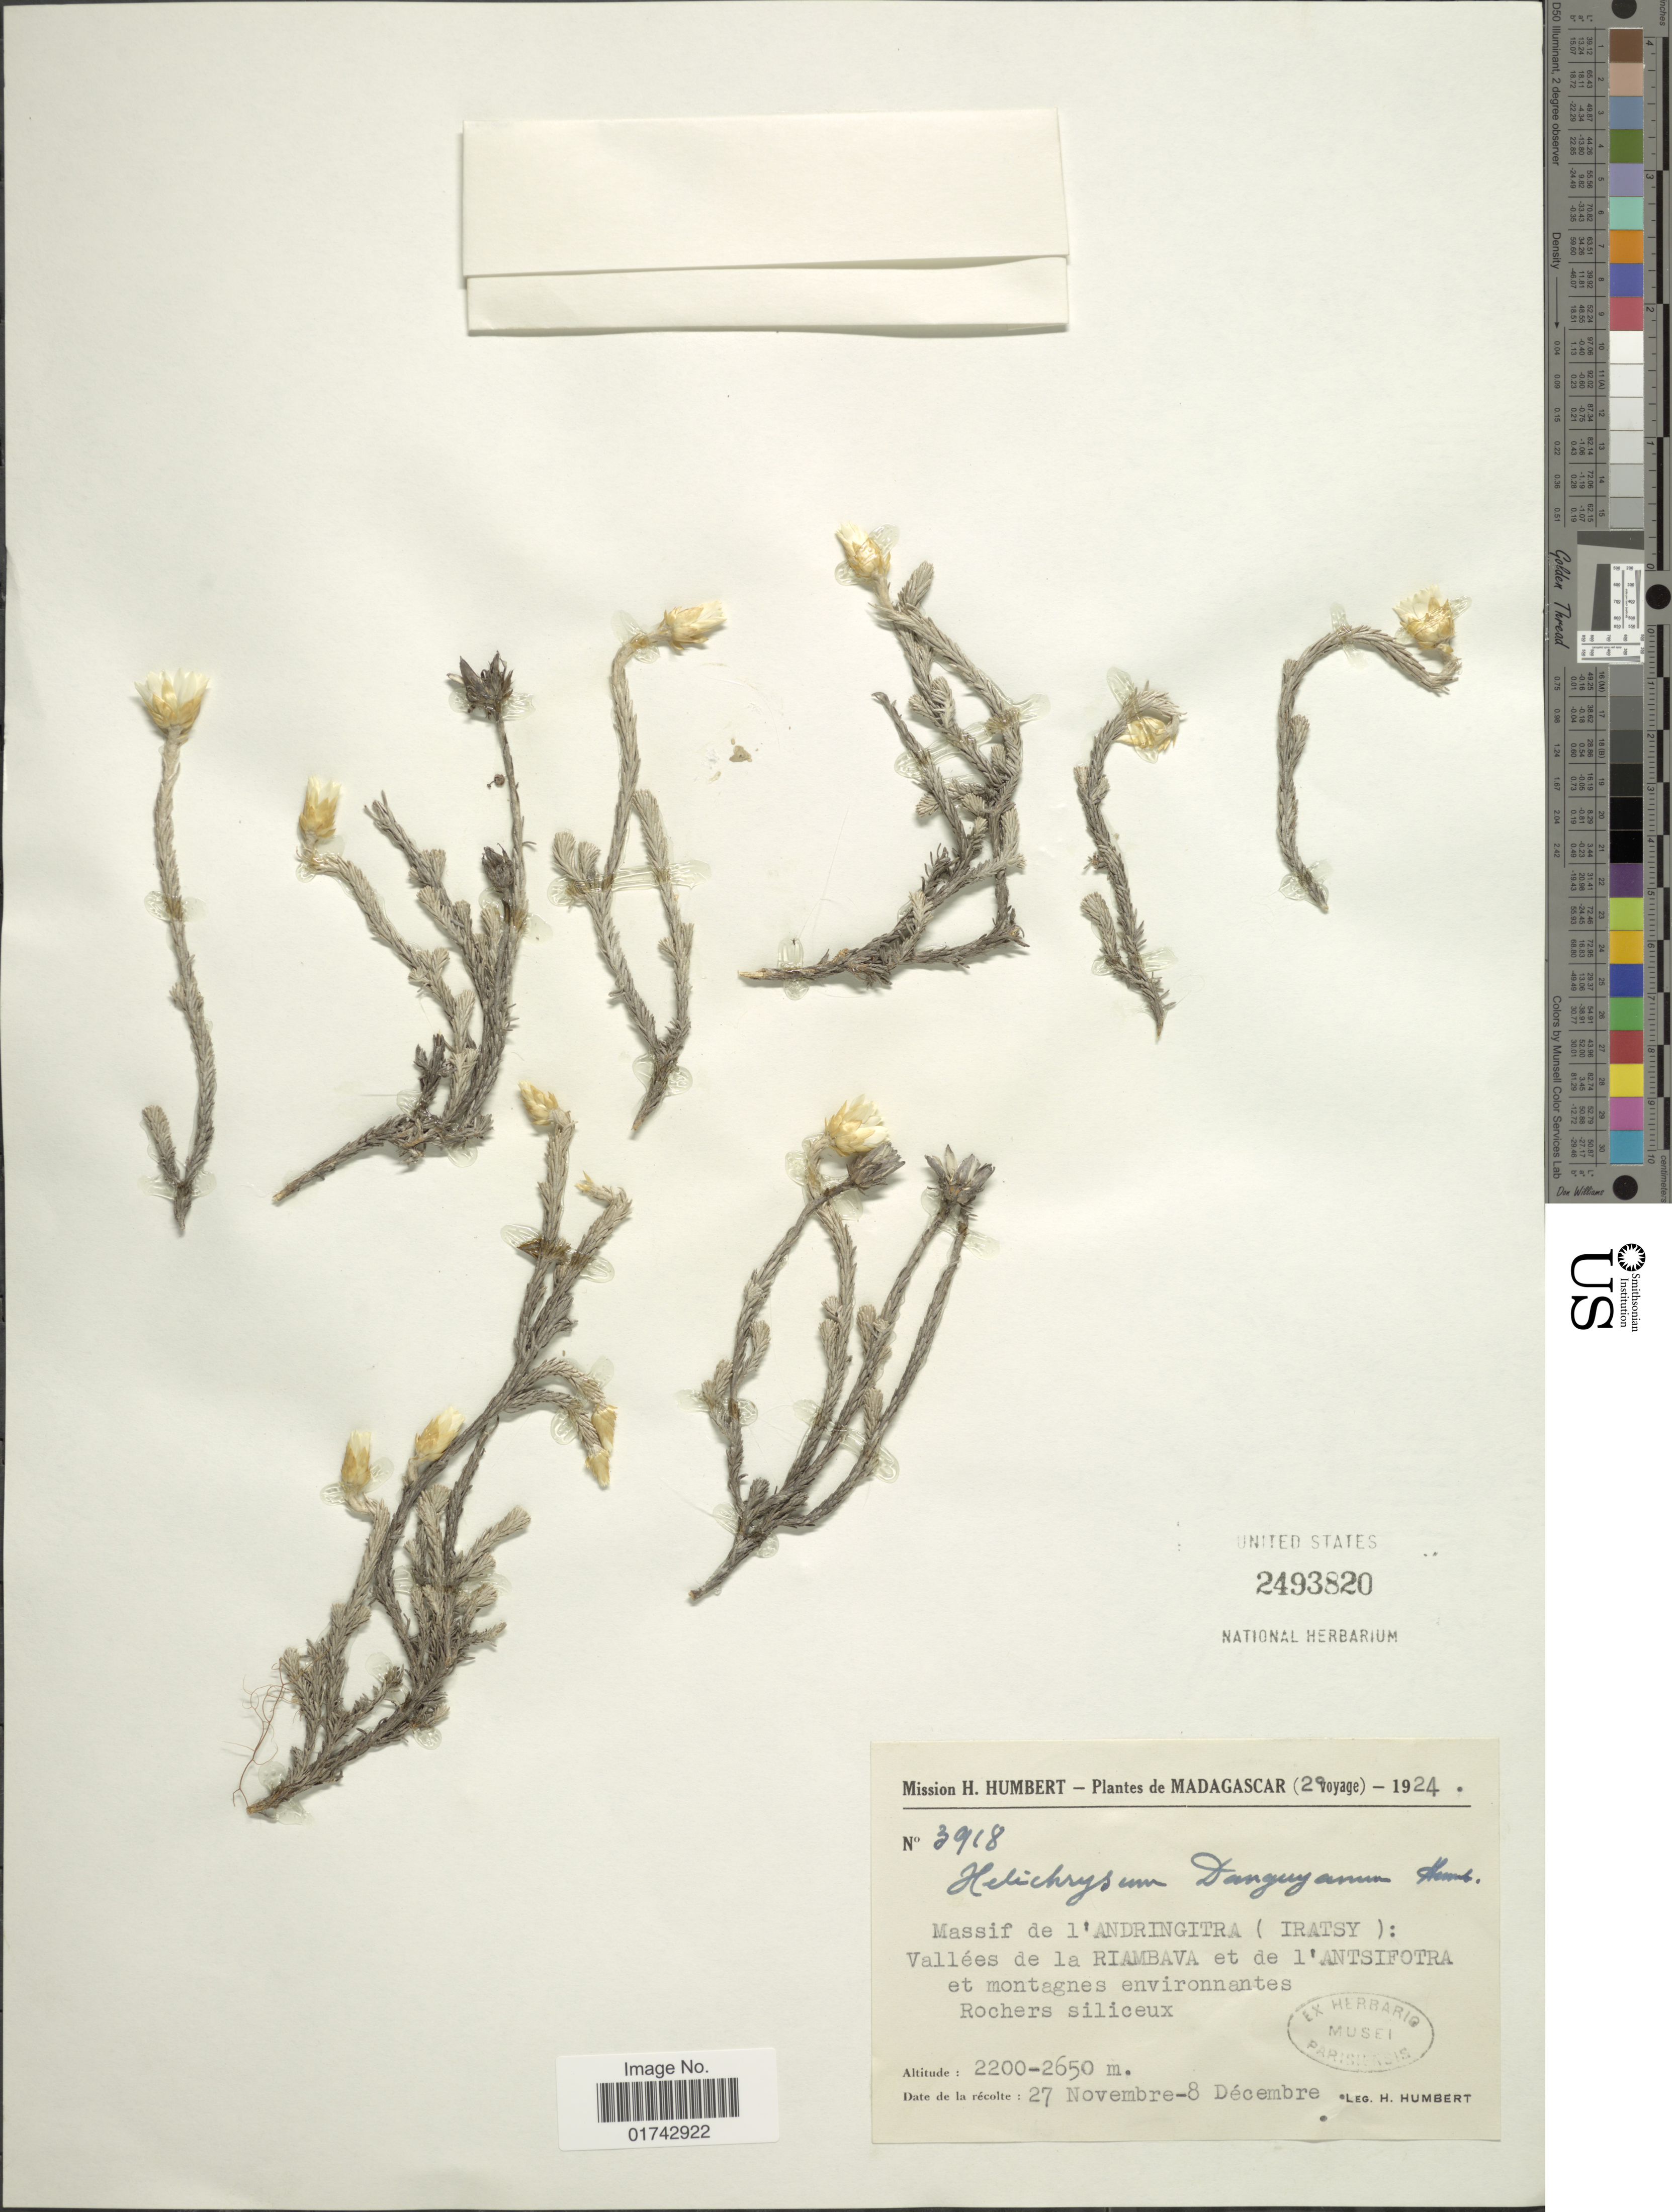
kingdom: Plantae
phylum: Tracheophyta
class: Magnoliopsida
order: Asterales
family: Asteraceae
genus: Helichrysum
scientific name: Helichrysum danguyanum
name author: Humbert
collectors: H. Humbert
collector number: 3918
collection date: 1924-11-27/1924-12-08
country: Madagascar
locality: Massif de L'Abdringitra (Iratsy): Vallees de la Riambava et de l' Antsifotra et montages environnantes, Rochers siliceux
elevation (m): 2200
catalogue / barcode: US 2493820